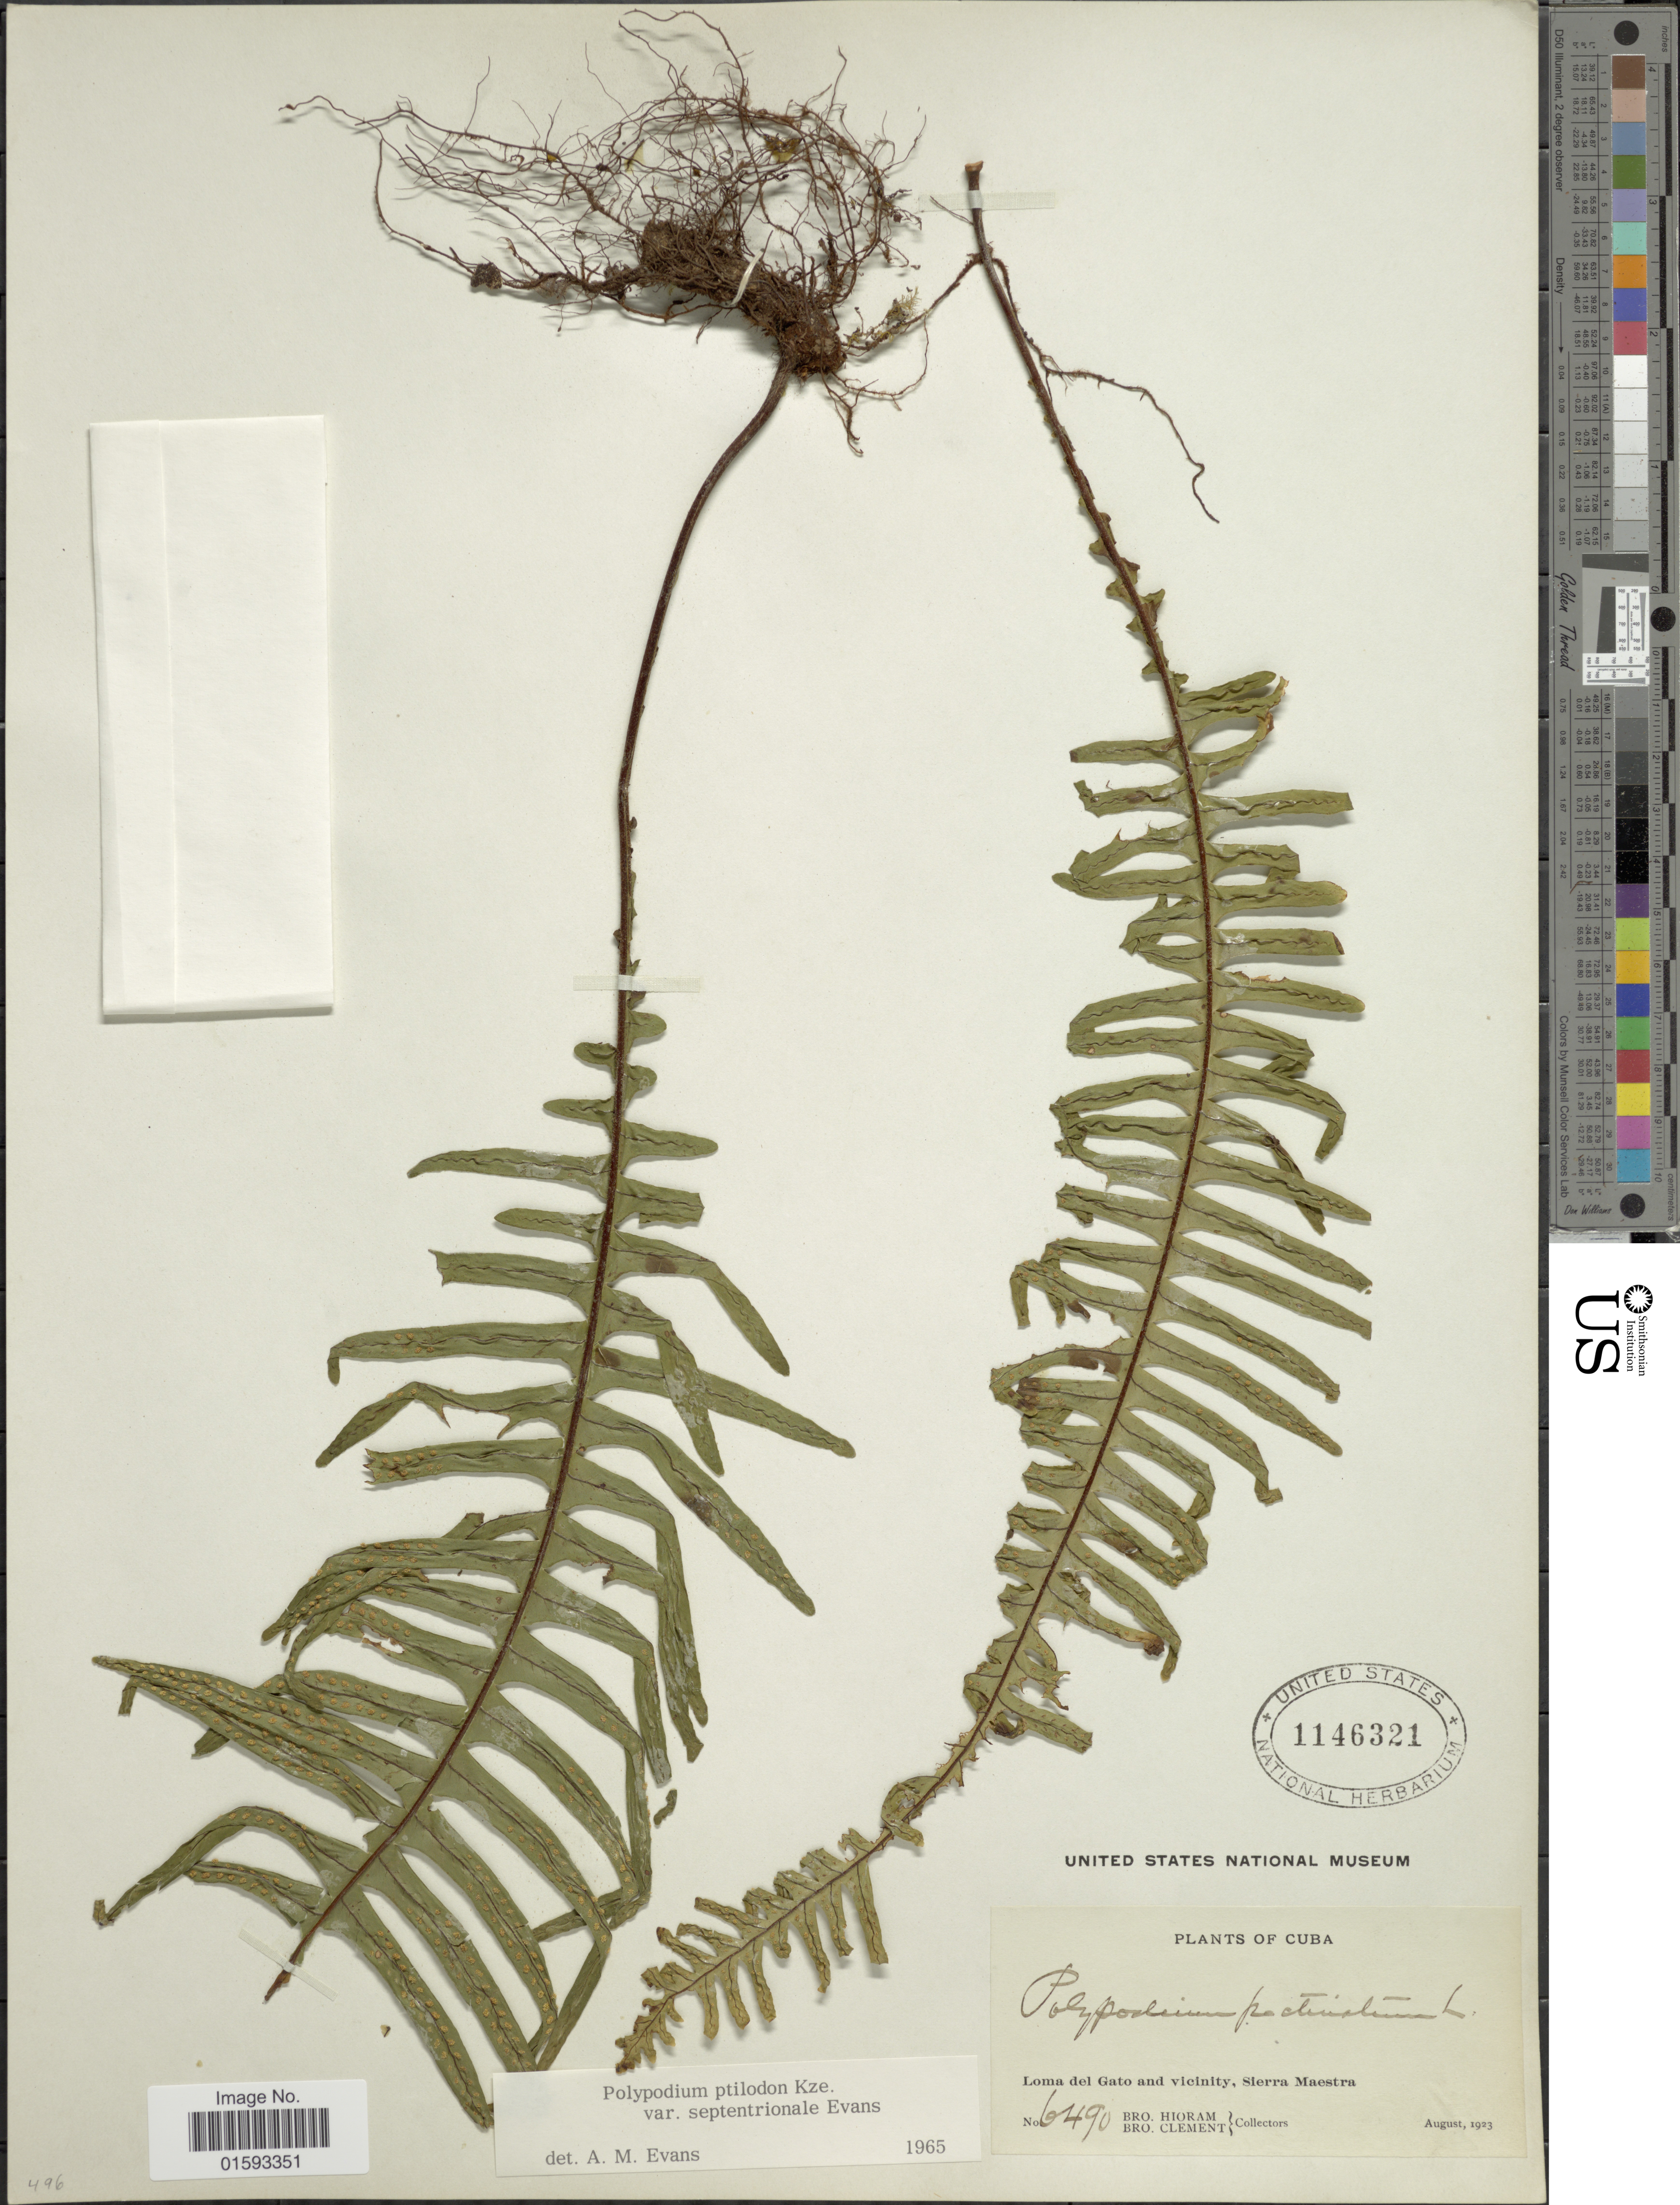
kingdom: Plantae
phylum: Tracheophyta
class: Polypodiopsida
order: Polypodiales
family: Polypodiaceae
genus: Pecluma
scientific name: Pecluma ptilodos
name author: (Kunze) Price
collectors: Bro. Hioram & Bro. Clemente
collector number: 6490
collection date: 1923-08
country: Cuba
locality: Loma del Gato and vicinity, Sierra Meastra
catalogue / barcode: US 1146321